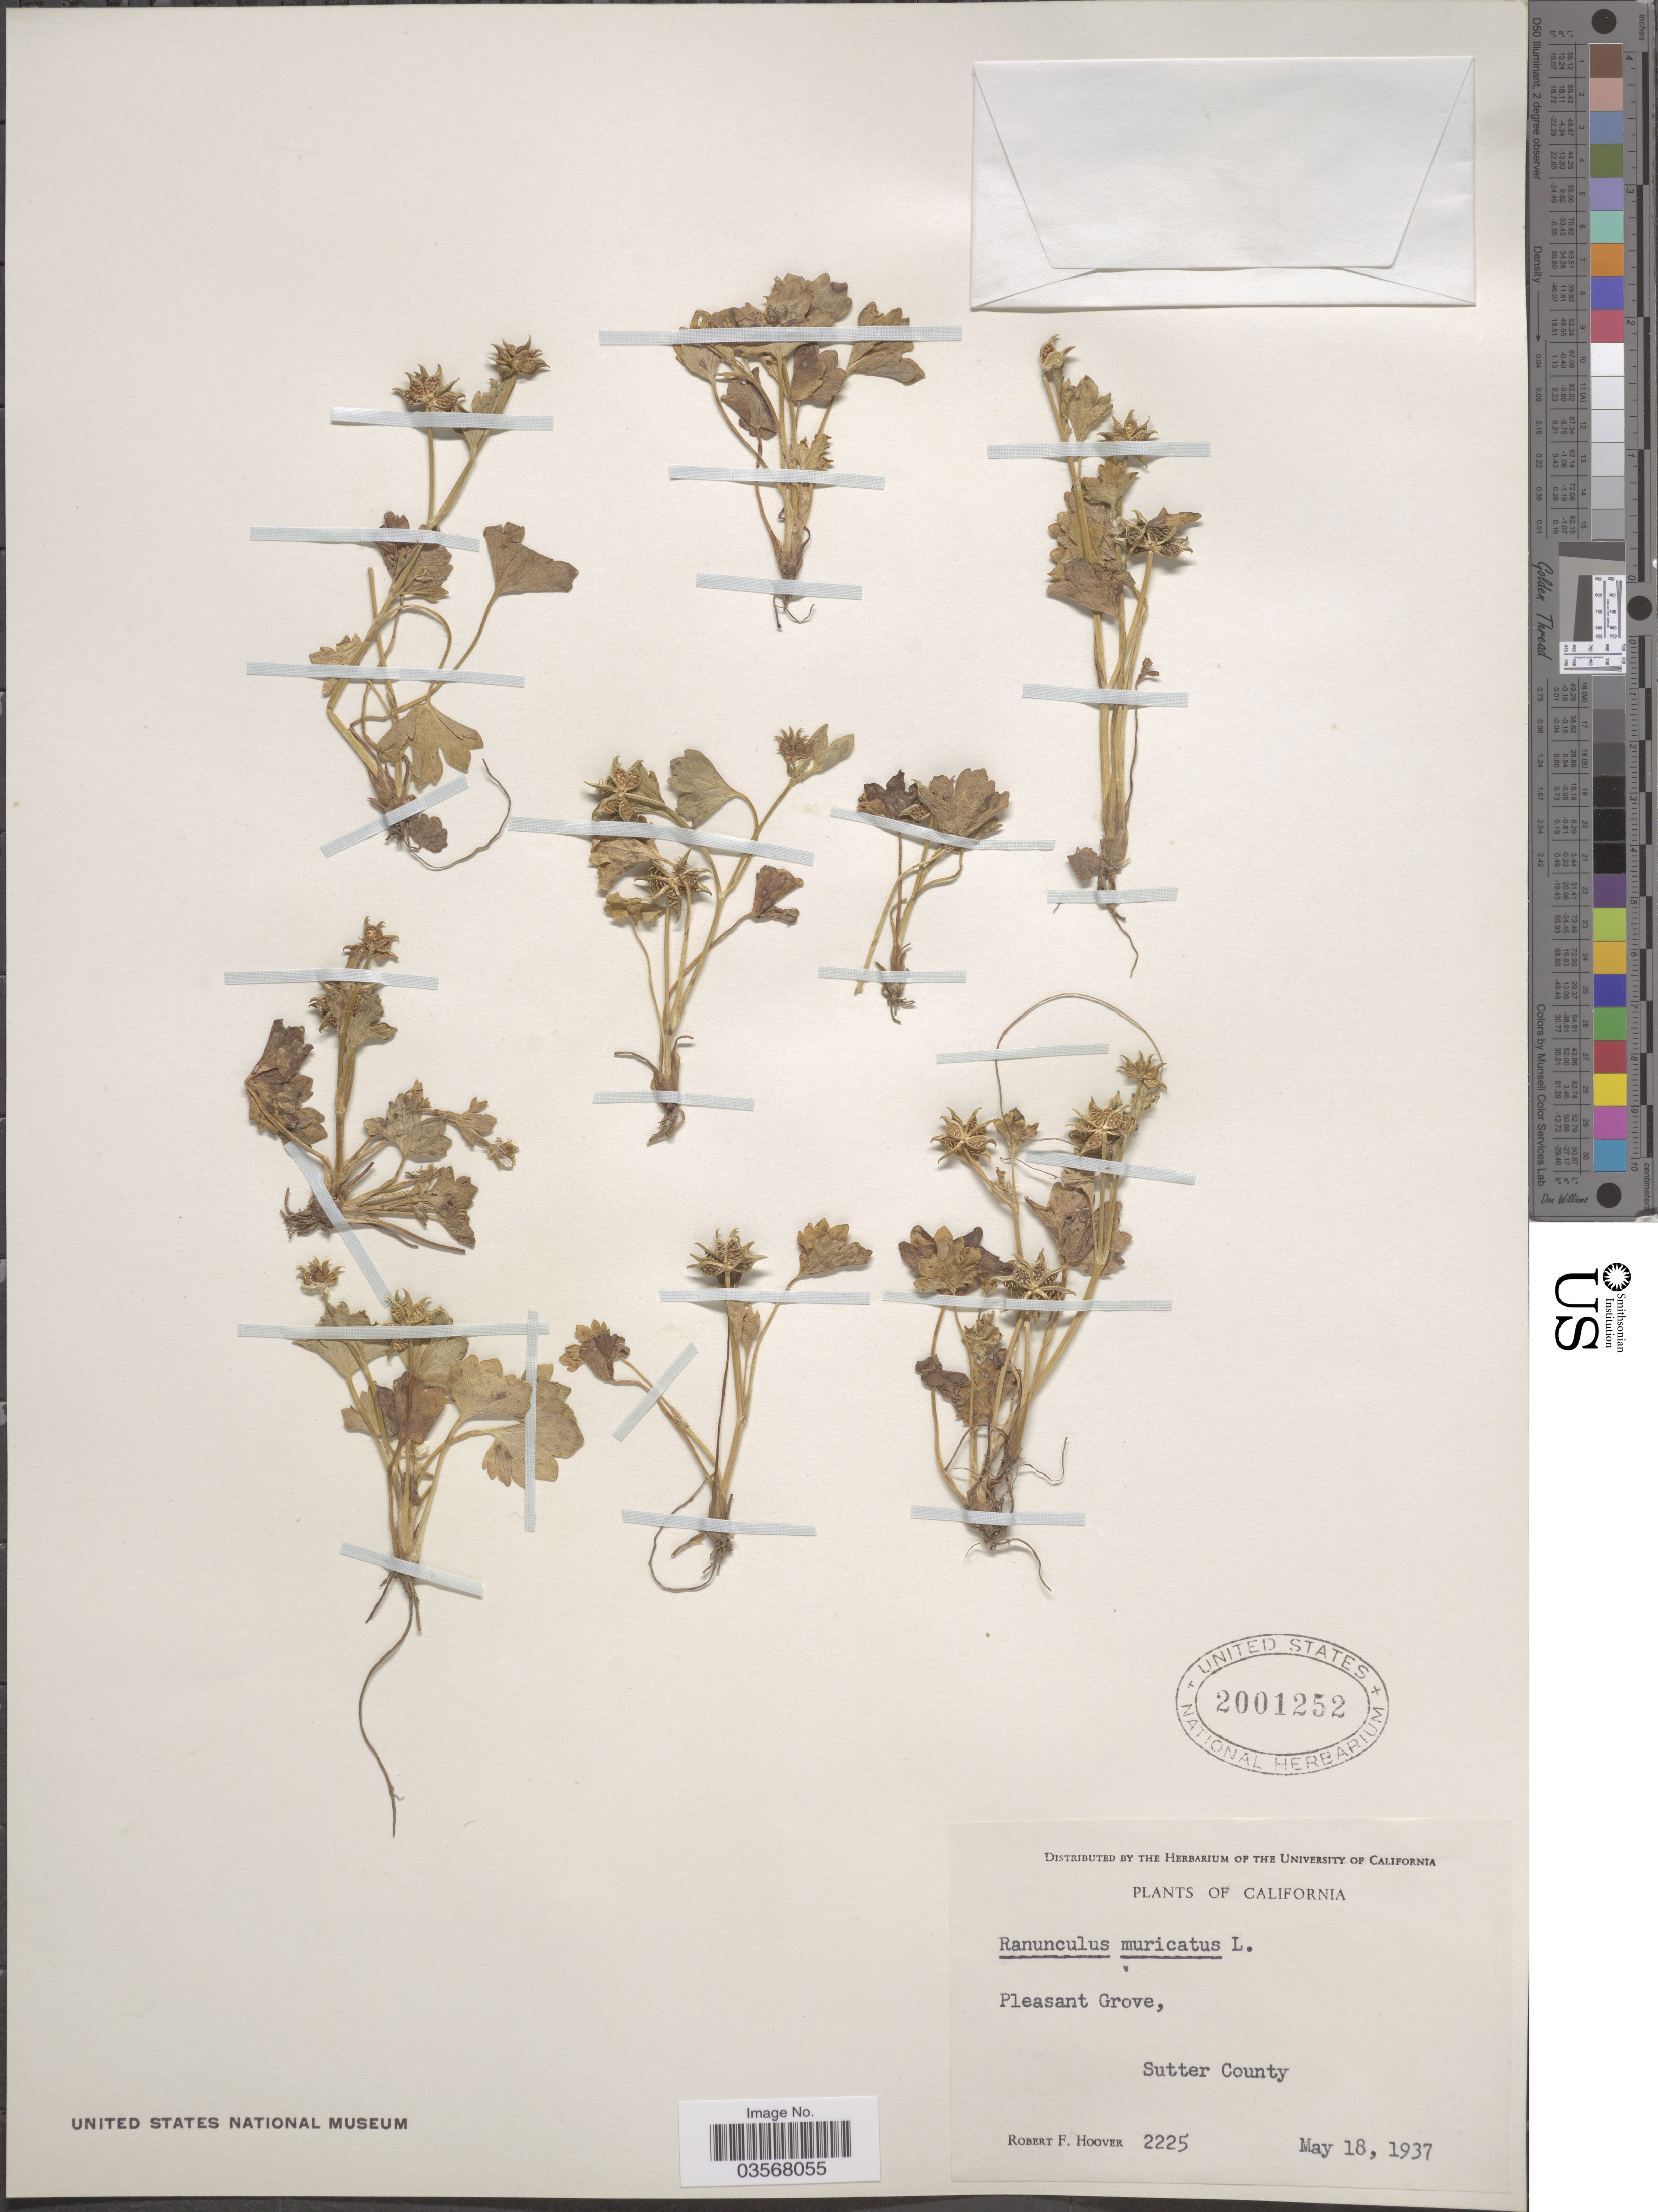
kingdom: Plantae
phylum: Tracheophyta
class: Magnoliopsida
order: Ranunculales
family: Ranunculaceae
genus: Ranunculus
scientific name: Ranunculus muricatus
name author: L.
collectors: R. F. Hoover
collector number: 2225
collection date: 1937-05-18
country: United States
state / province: California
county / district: Sutter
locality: Pleasant Grove, Sutter County.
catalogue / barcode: US 2001252